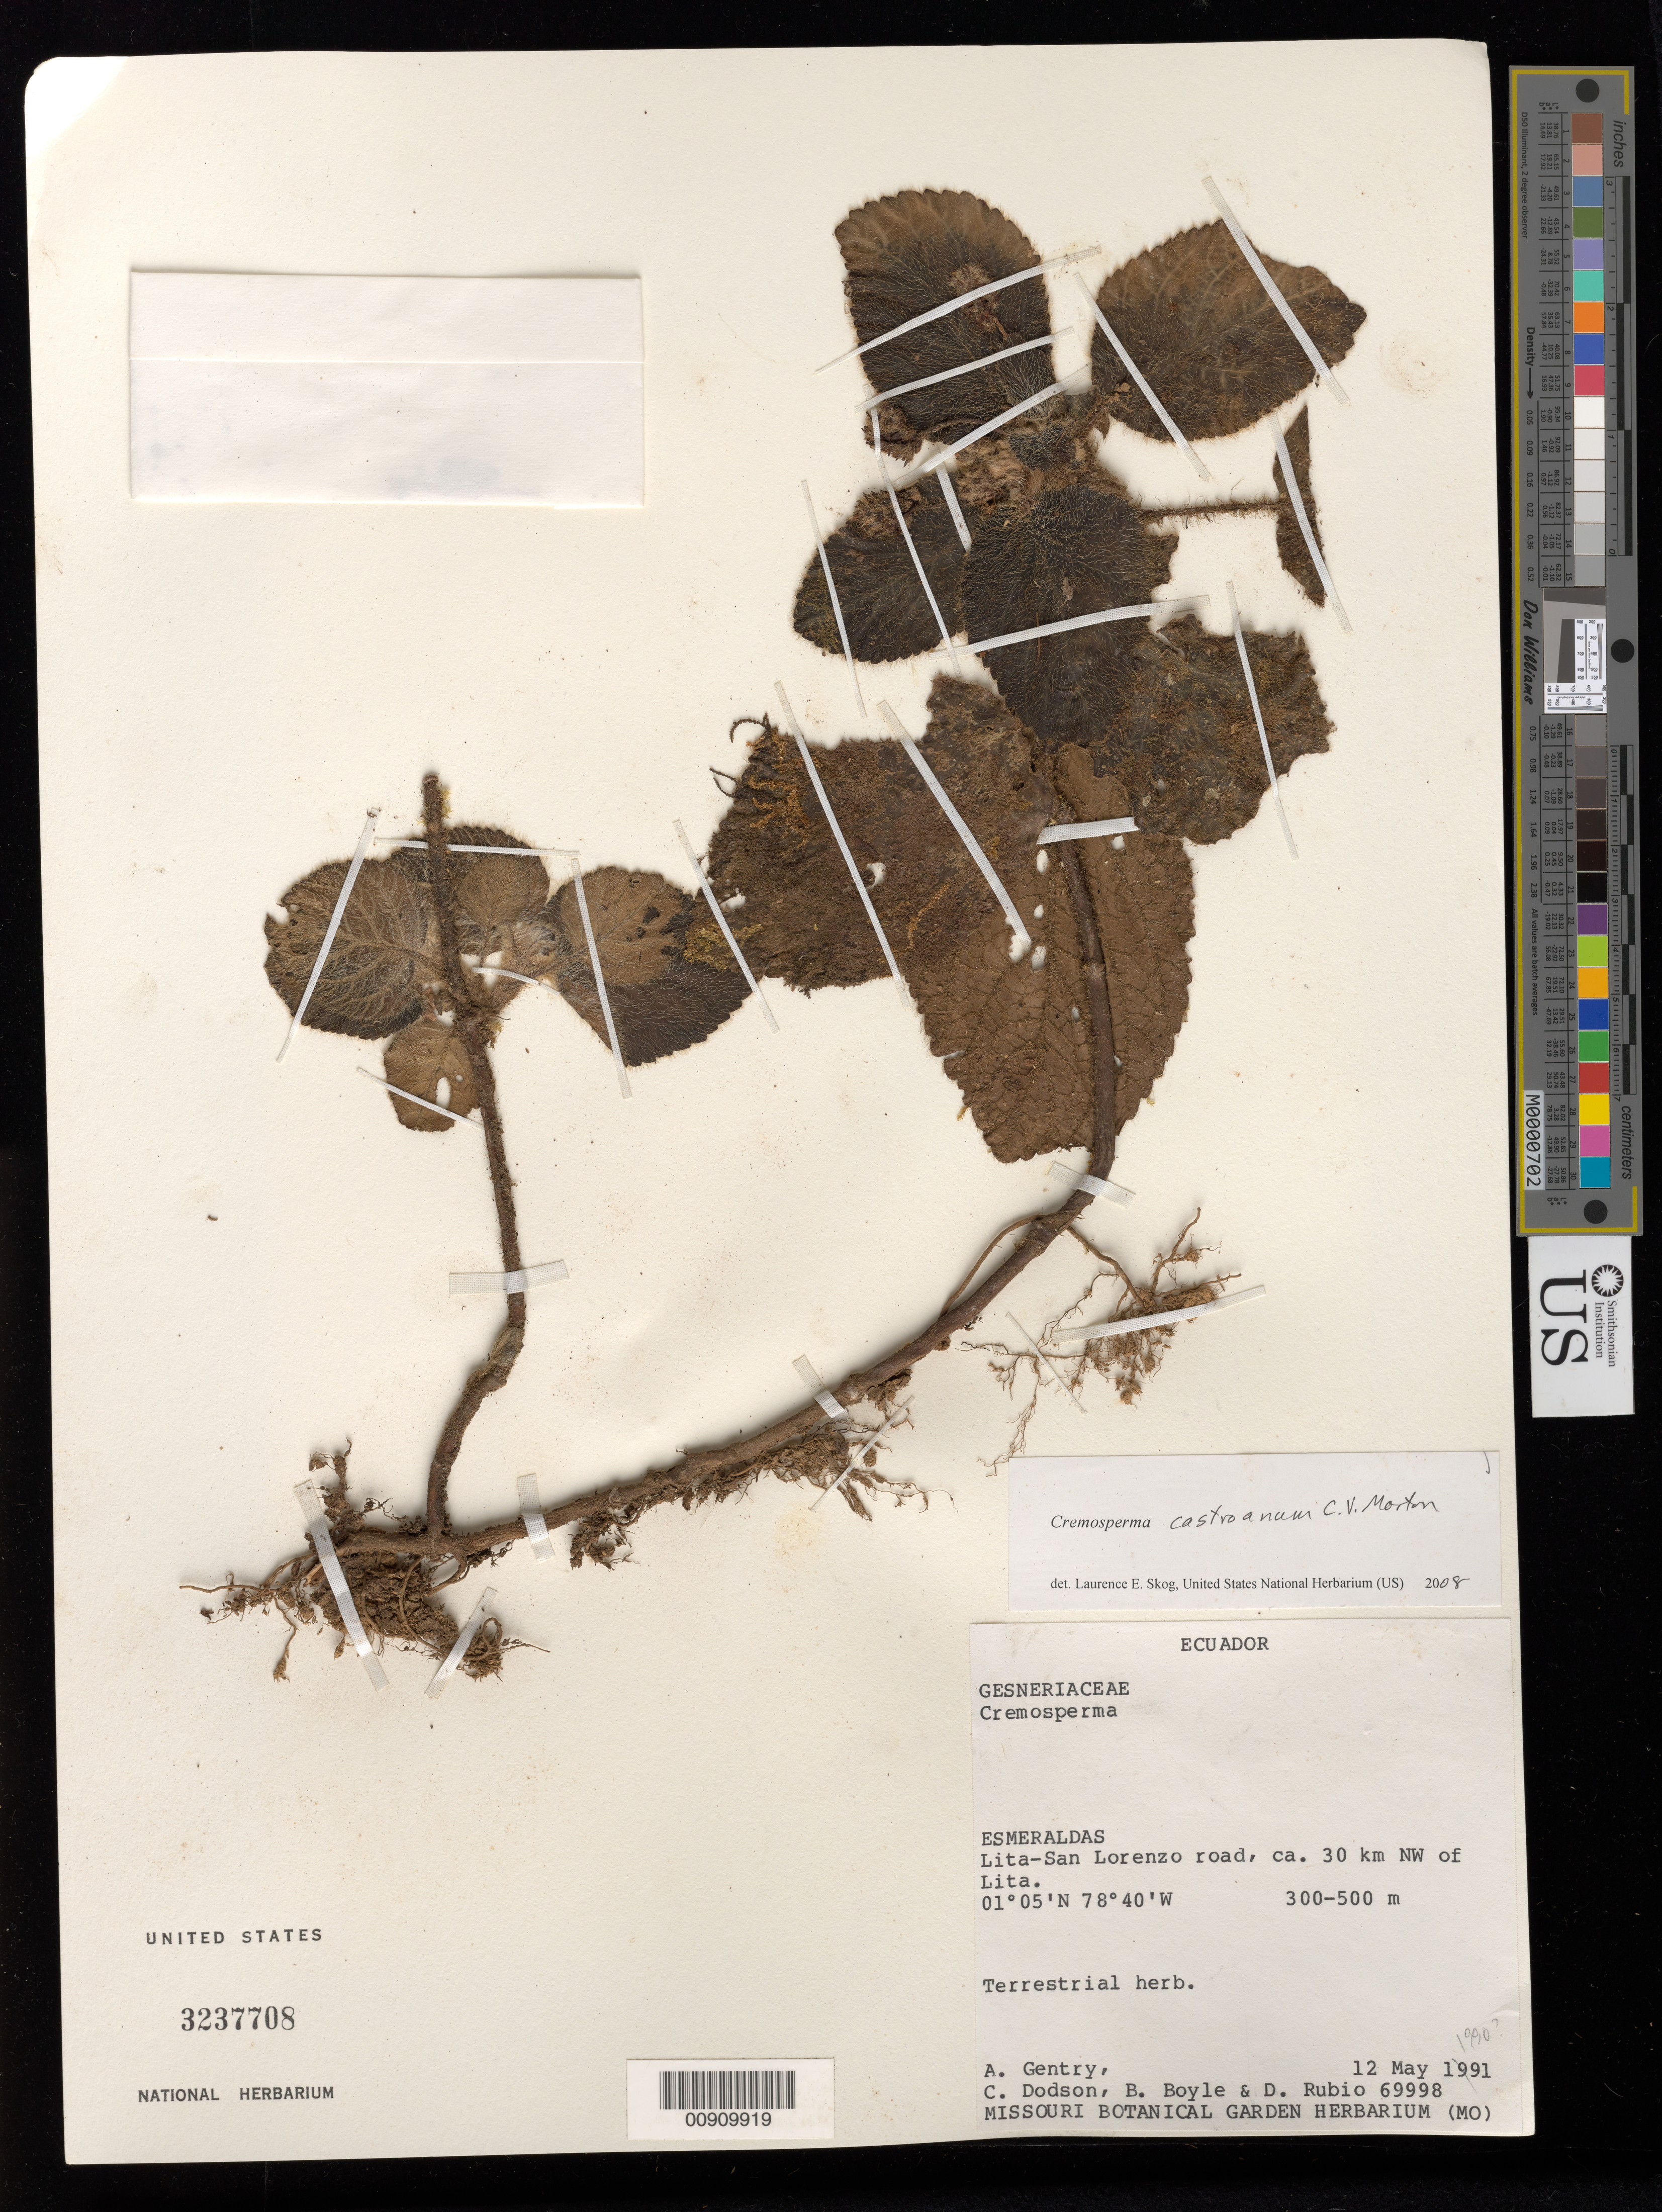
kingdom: Plantae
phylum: Tracheophyta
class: Magnoliopsida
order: Lamiales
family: Gesneriaceae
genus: Cremosperma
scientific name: Cremosperma castroanum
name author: C.V. Morton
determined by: Skog, Laurence E.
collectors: A. H. Gentry, C. Dodson, B. Boyle & D. Rubio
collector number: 69998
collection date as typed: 12 May 1990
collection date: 1990-05-12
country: Ecuador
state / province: Esmeraldas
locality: Lita-San Lorenzo road, ca. 30 km NW of Lita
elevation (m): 300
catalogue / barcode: US 3237708